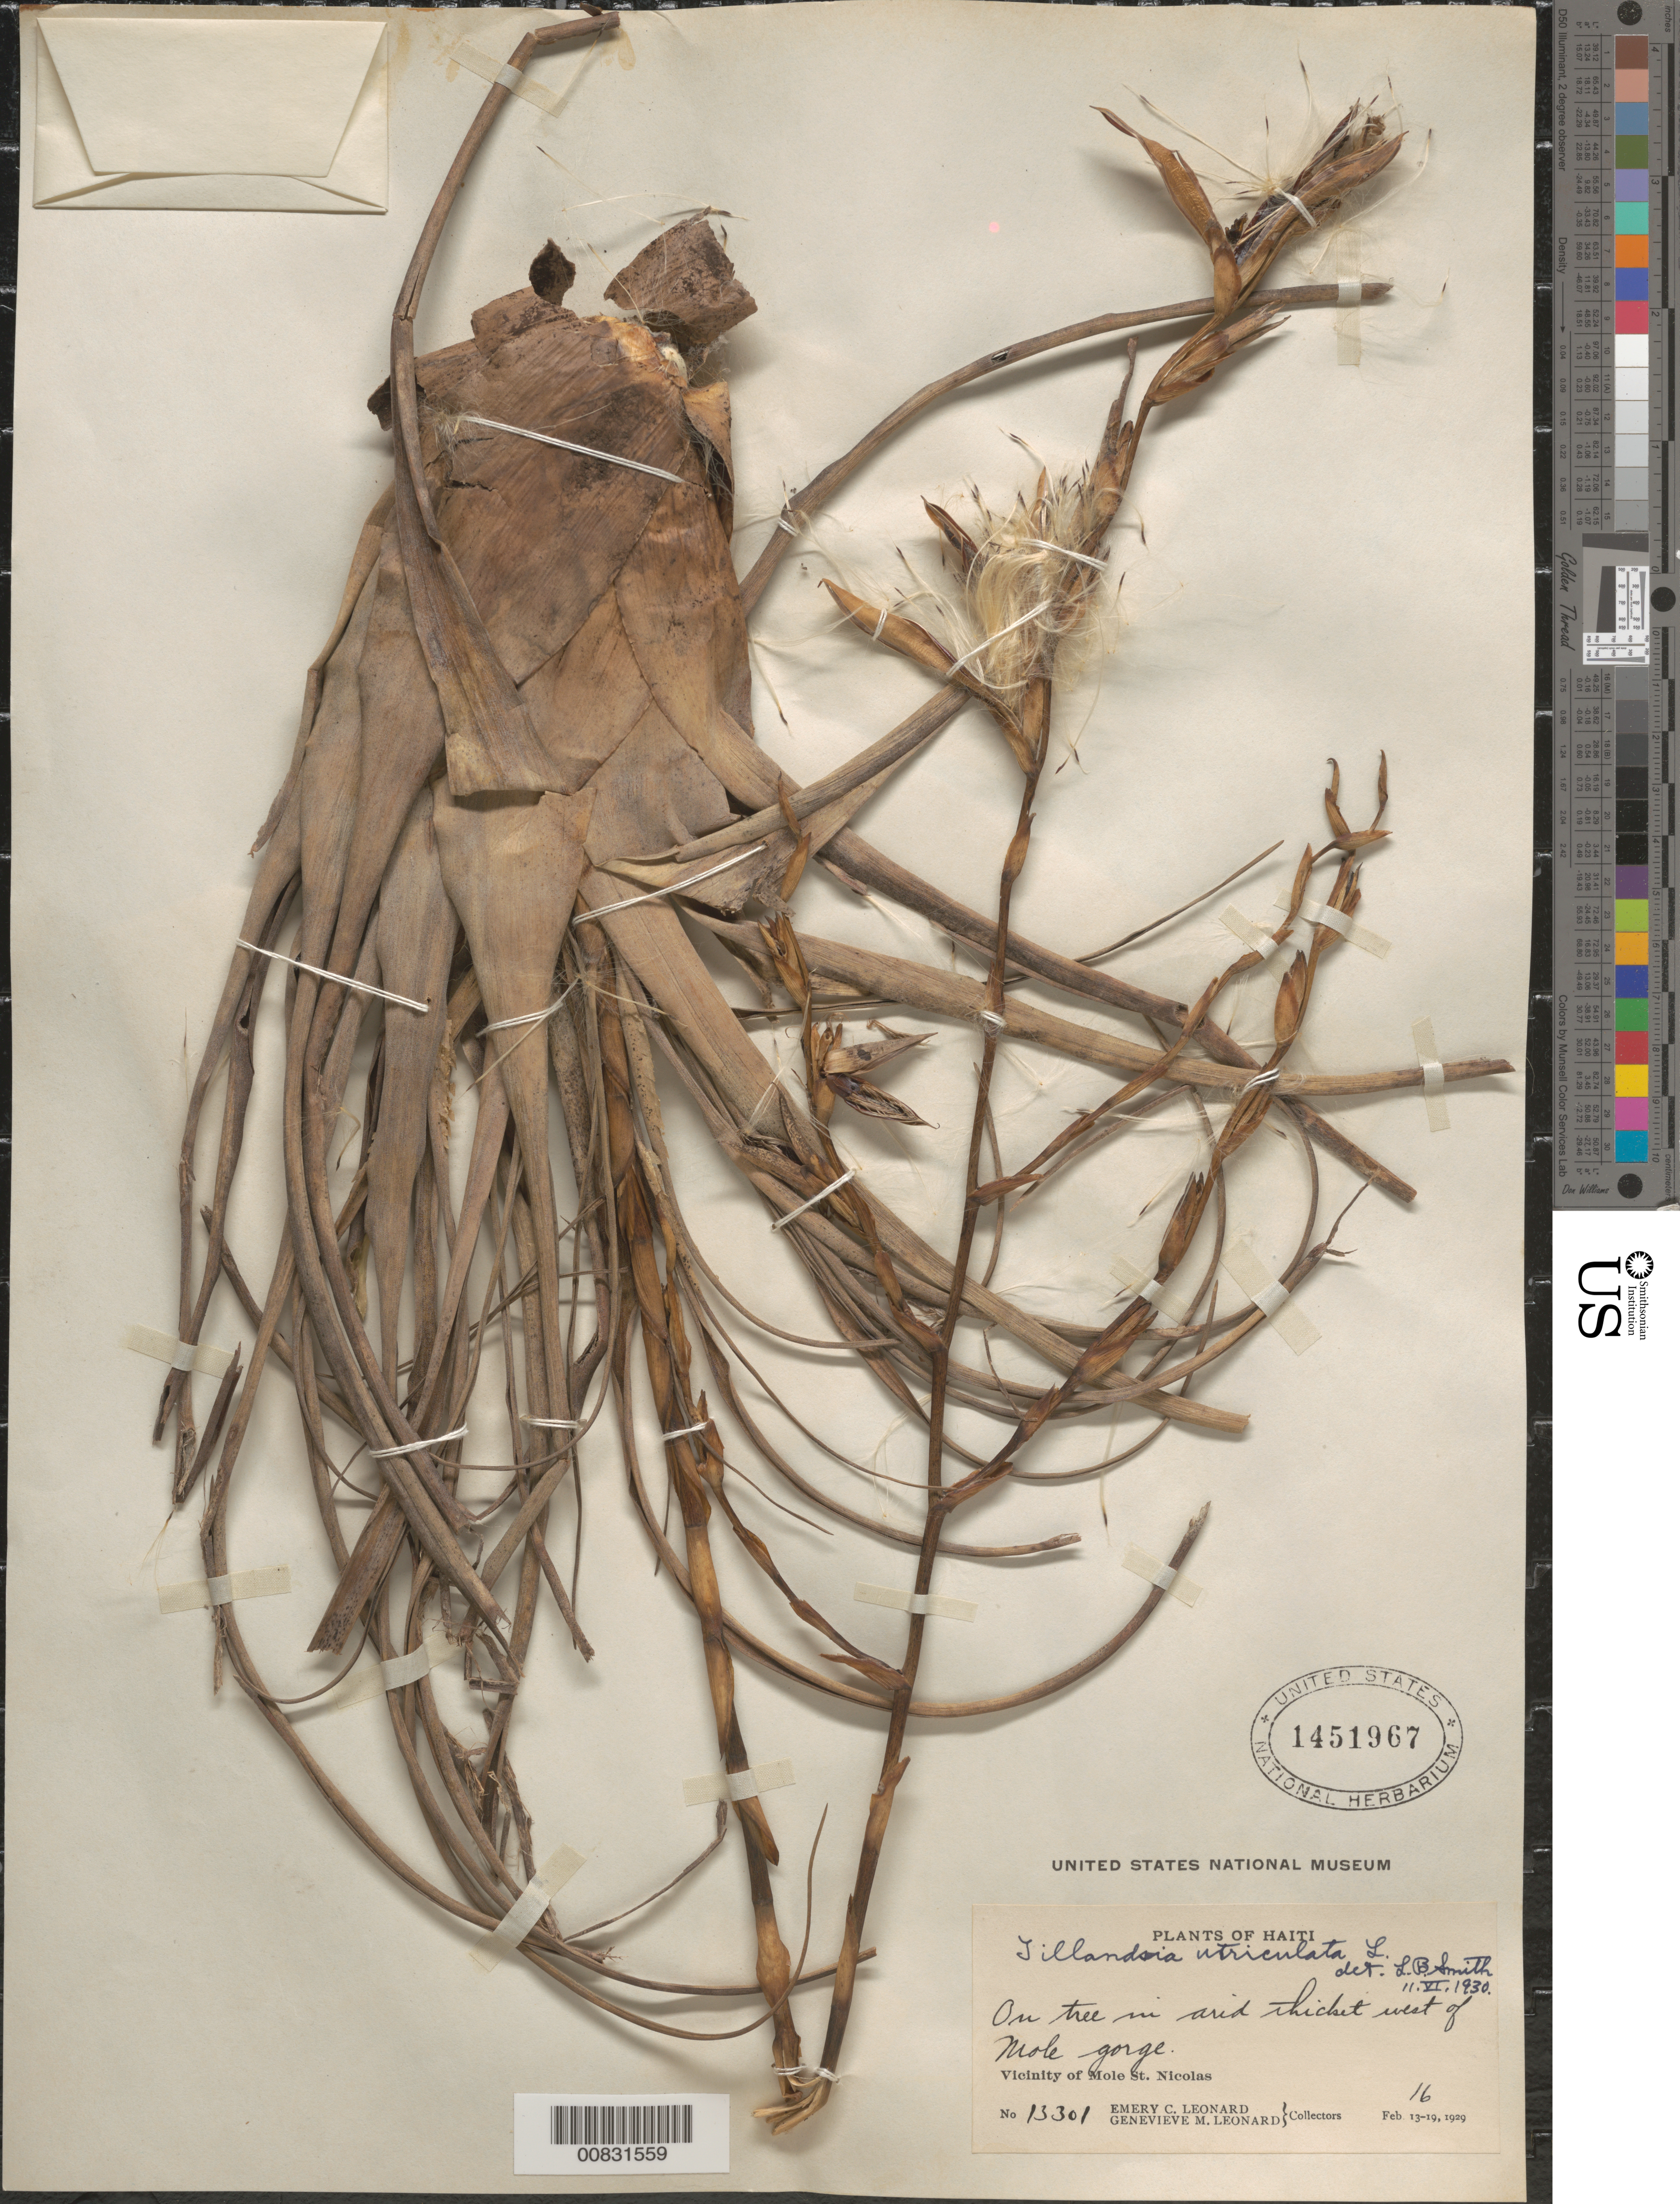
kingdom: Plantae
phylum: Tracheophyta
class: Liliopsida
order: Poales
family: Bromeliaceae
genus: Tillandsia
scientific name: Tillandsia utriculata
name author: L.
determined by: Smith, Lyman B., (US), NMNH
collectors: E. C. Leonard & G. M. Leonard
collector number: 13301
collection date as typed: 16 Sep 1929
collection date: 1929-09-16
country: Haiti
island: Hispaniola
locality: Vicinity of Mole St. Nicolas. In arid thicket west of Mole Gorge.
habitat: On tree. In arid thicket.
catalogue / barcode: US 1451967